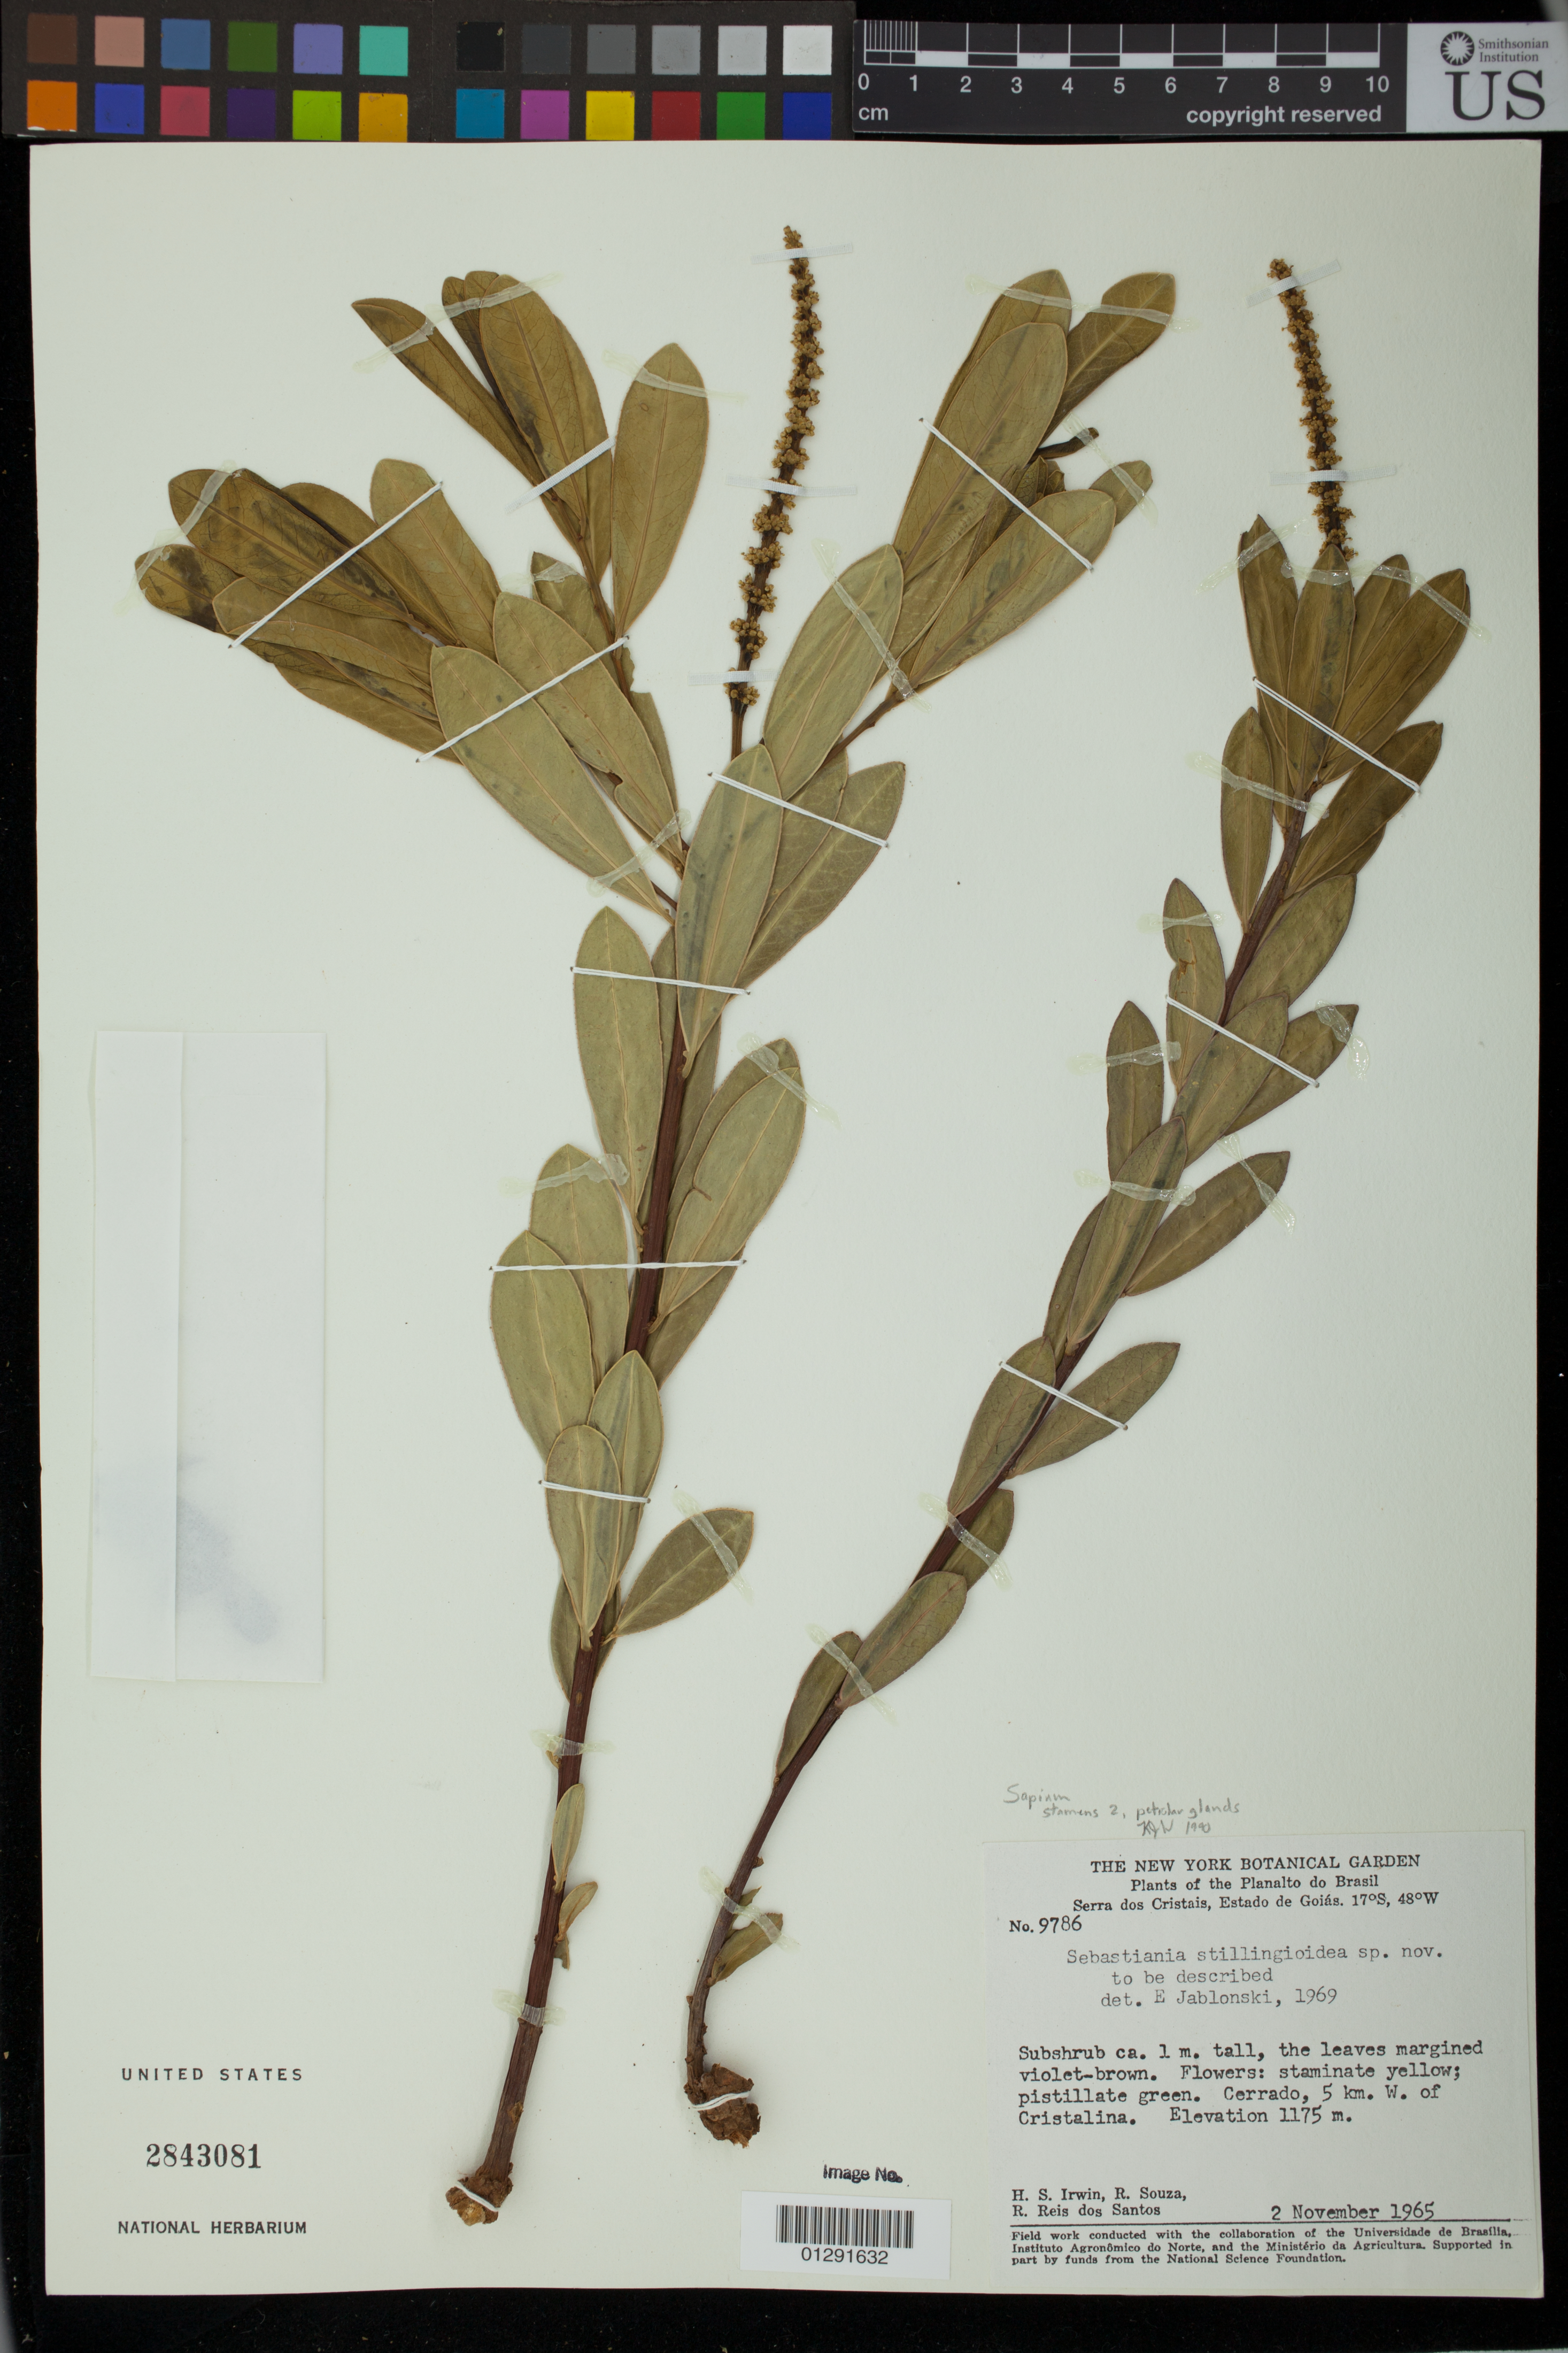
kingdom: Plantae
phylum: Tracheophyta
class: Magnoliopsida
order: Malpighiales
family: Euphorbiaceae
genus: Sapium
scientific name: Sapium sp.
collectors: H. Irwin, R. Souza & R. Reis dos Santos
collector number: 9786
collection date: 1965-11-02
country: Brazil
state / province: Goias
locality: Cerrado, 5 kilometers W of Cristalina.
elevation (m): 1175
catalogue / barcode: US 2843081